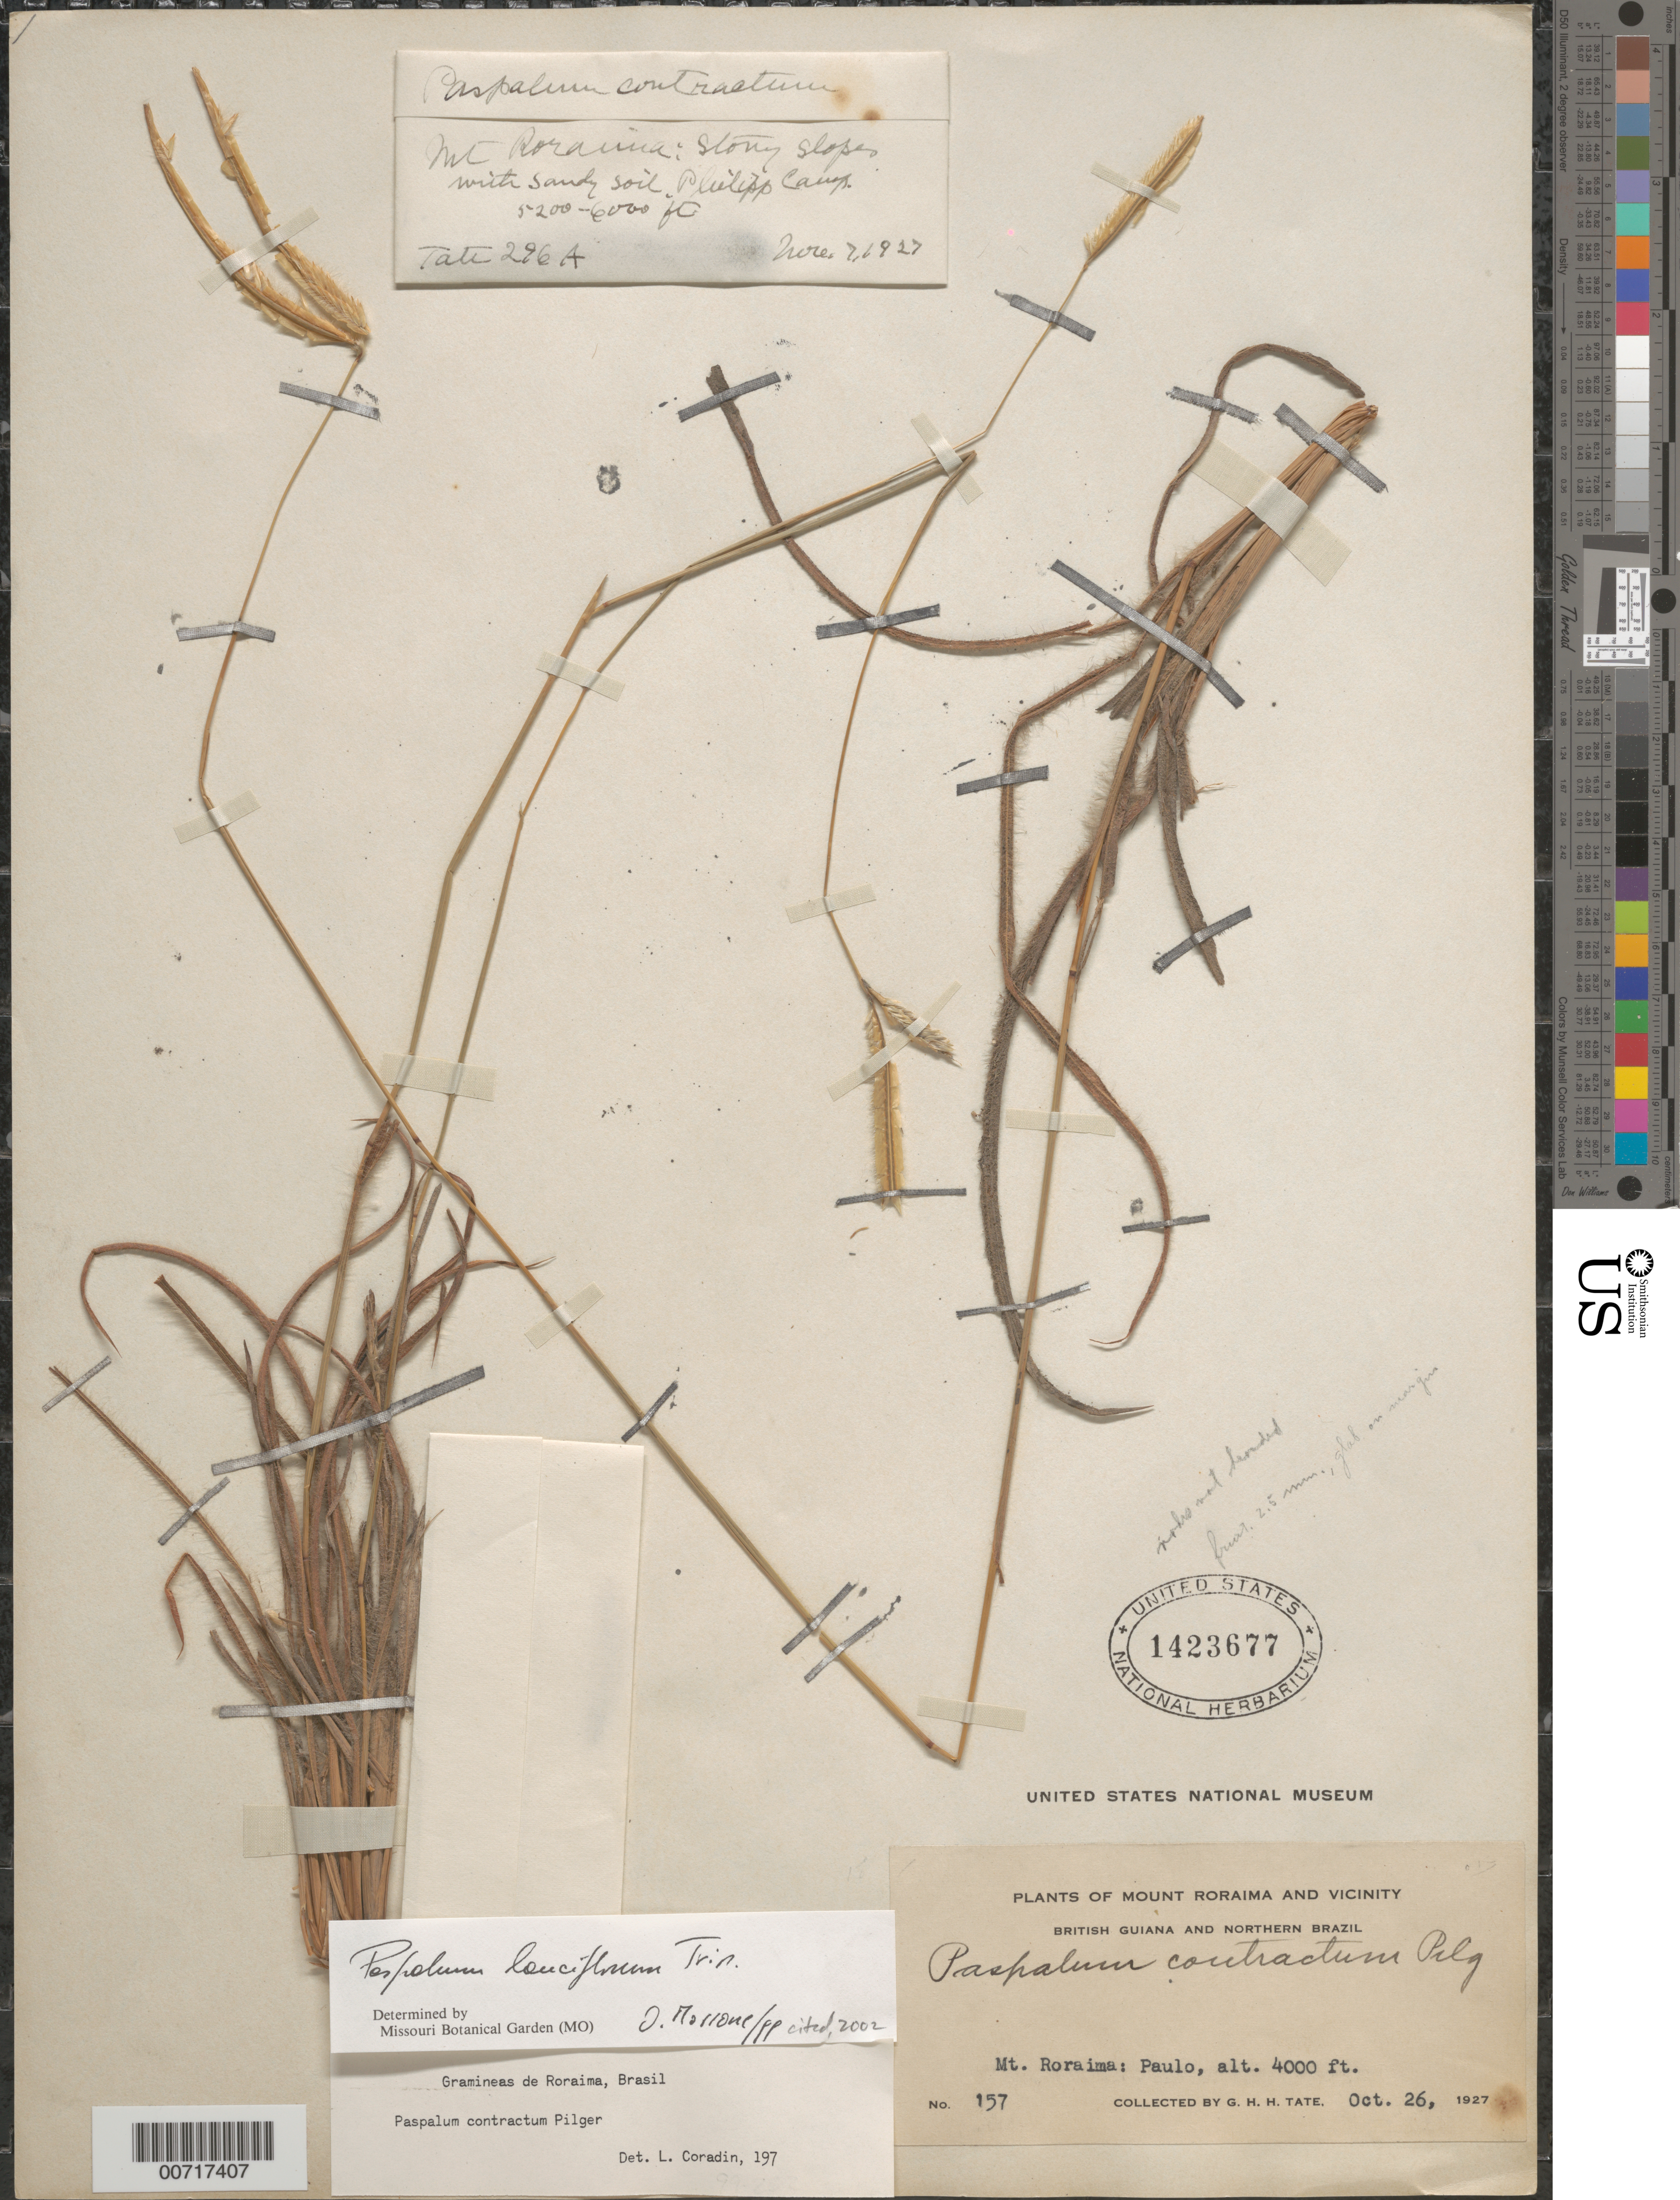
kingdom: Plantae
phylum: Tracheophyta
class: Liliopsida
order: Poales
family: Poaceae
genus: Paspalum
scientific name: Paspalum lanciflorum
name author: Trin.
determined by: Morrone, O. N., (SI), Instituto de Botánica Darwinion (Argentina)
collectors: G. H. H.Tate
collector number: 157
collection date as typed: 26-Oct-27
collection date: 1927-10-26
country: Venezuela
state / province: Bolívar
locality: Mt. Roraima, Paulo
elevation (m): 1219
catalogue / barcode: US 1423677